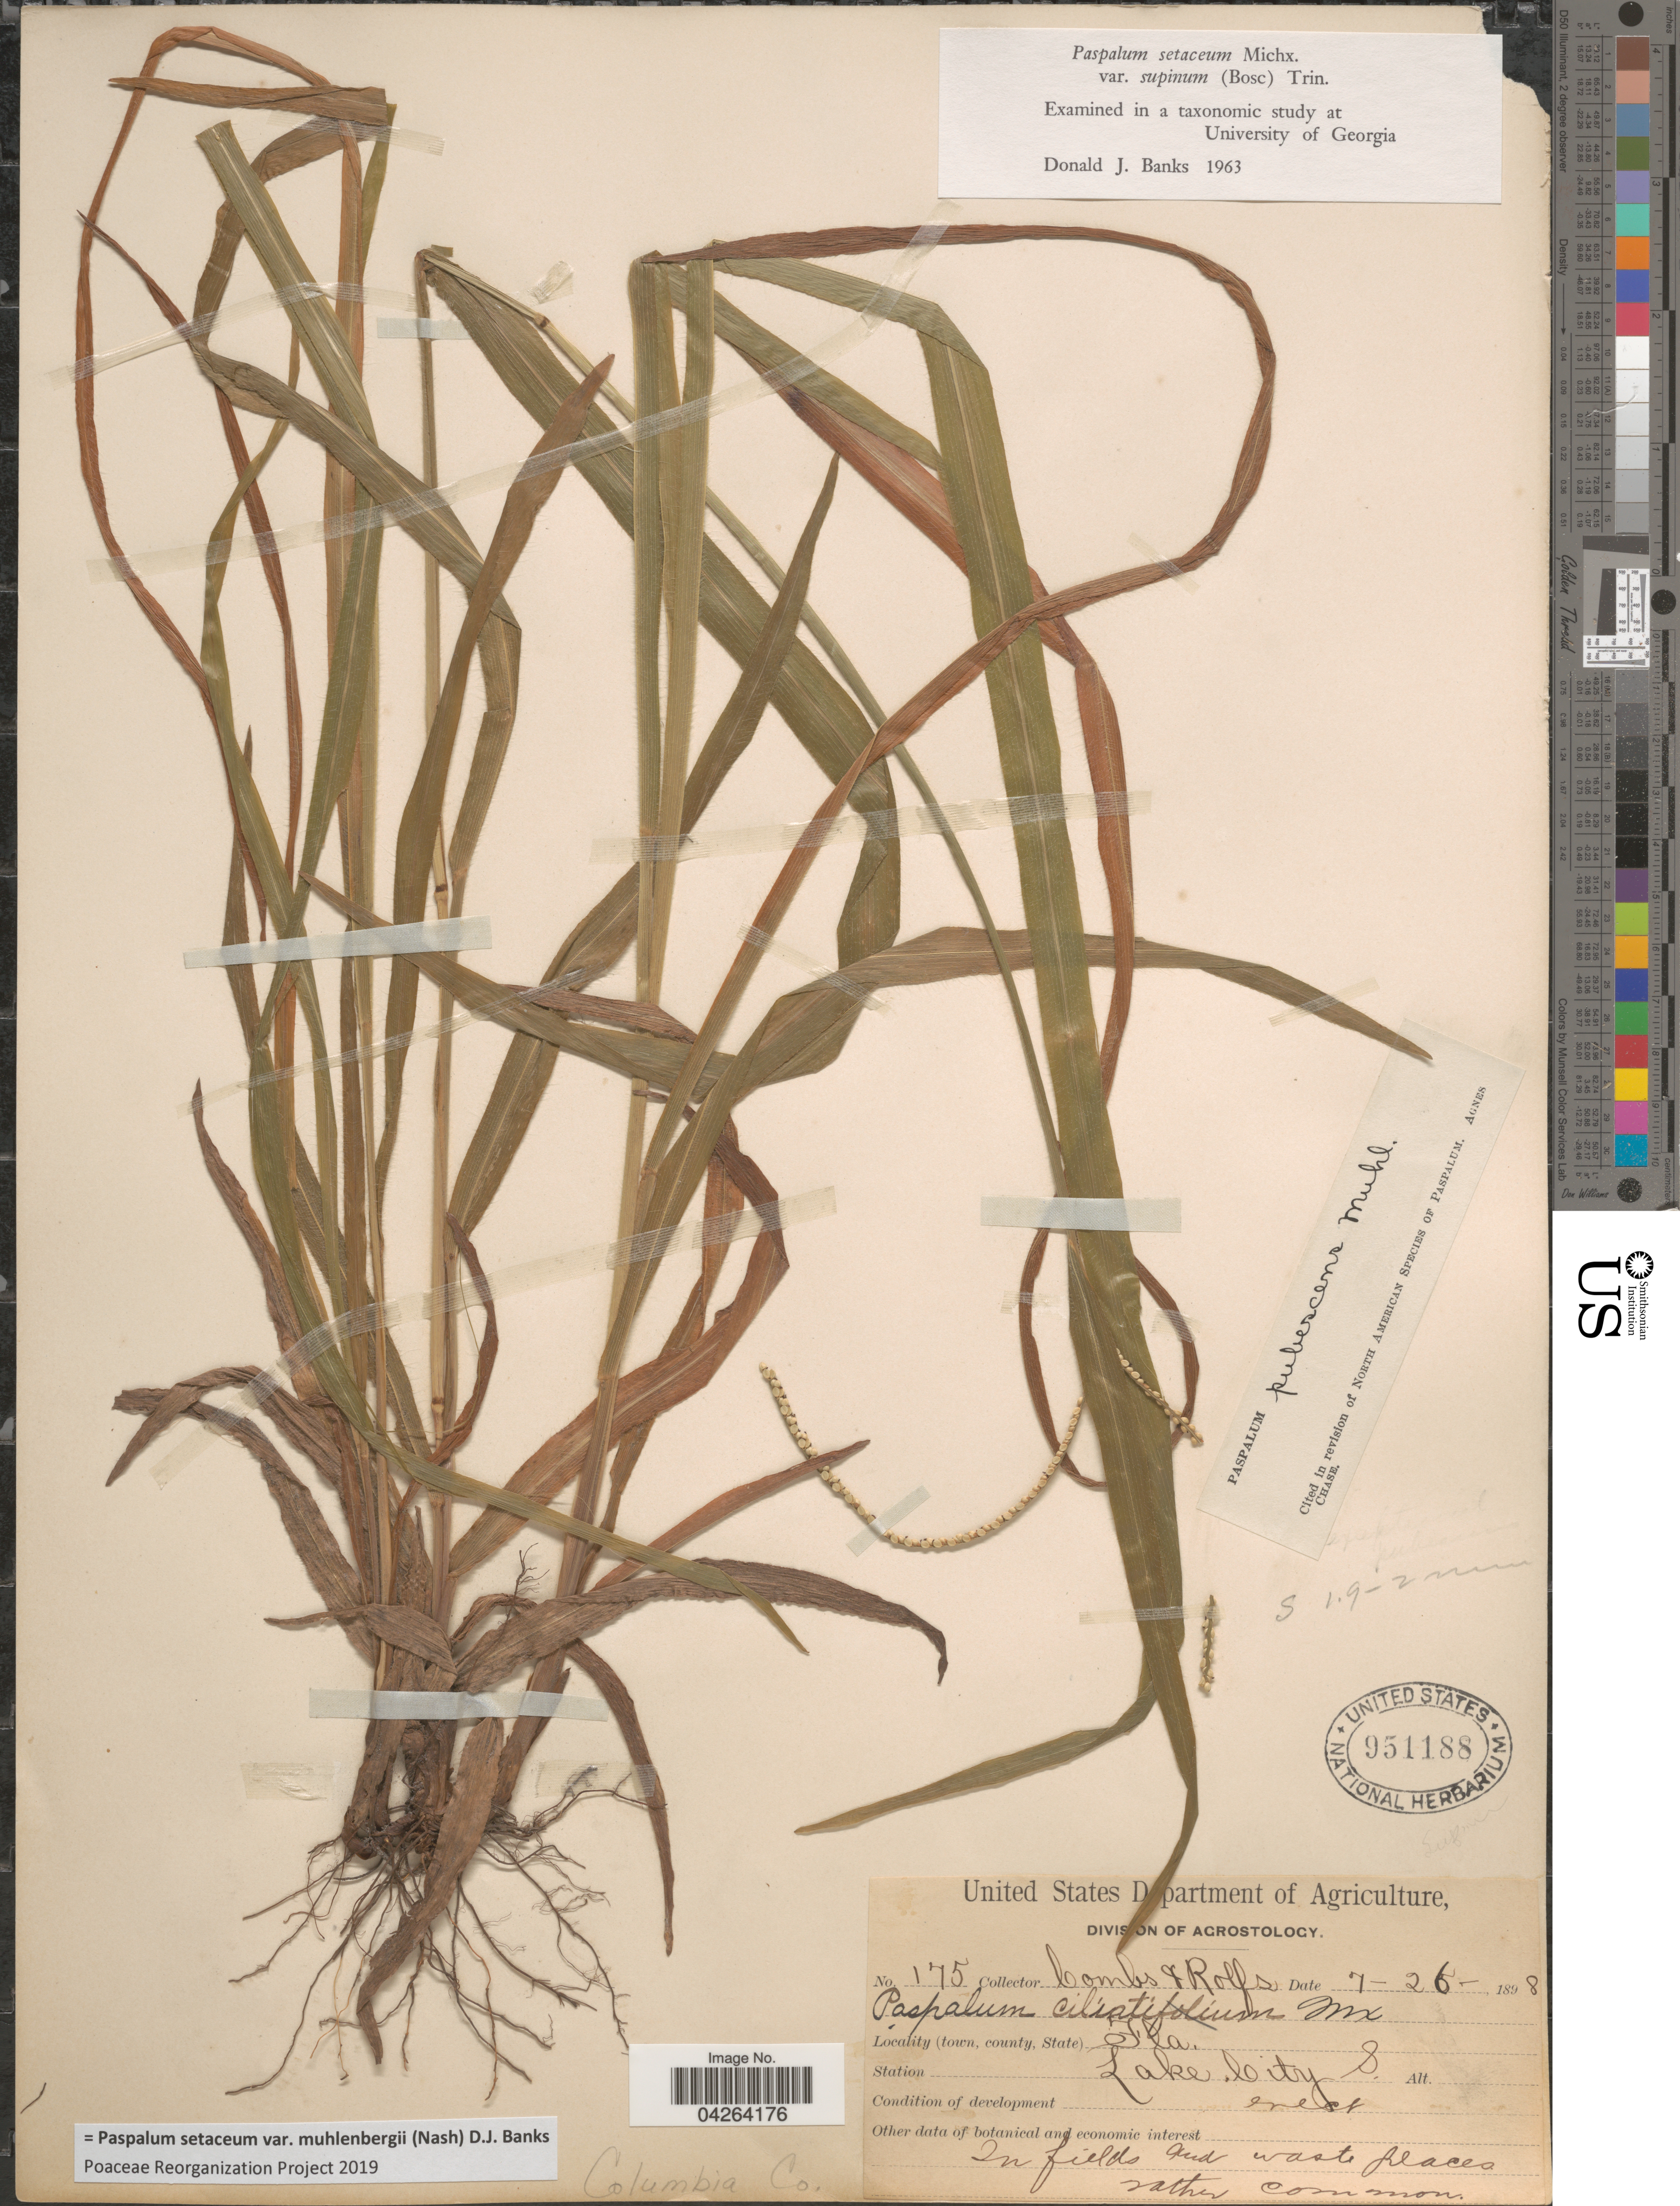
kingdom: Plantae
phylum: Tracheophyta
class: Liliopsida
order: Poales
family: Poaceae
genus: Paspalum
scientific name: Paspalum setaceum var. muhlenbergii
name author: (Nash) D.J. Banks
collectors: -. Combs & Rolfs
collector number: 175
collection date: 1898-07-26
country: United States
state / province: Florida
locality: Lake City S. Columbia Co.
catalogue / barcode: US 951188